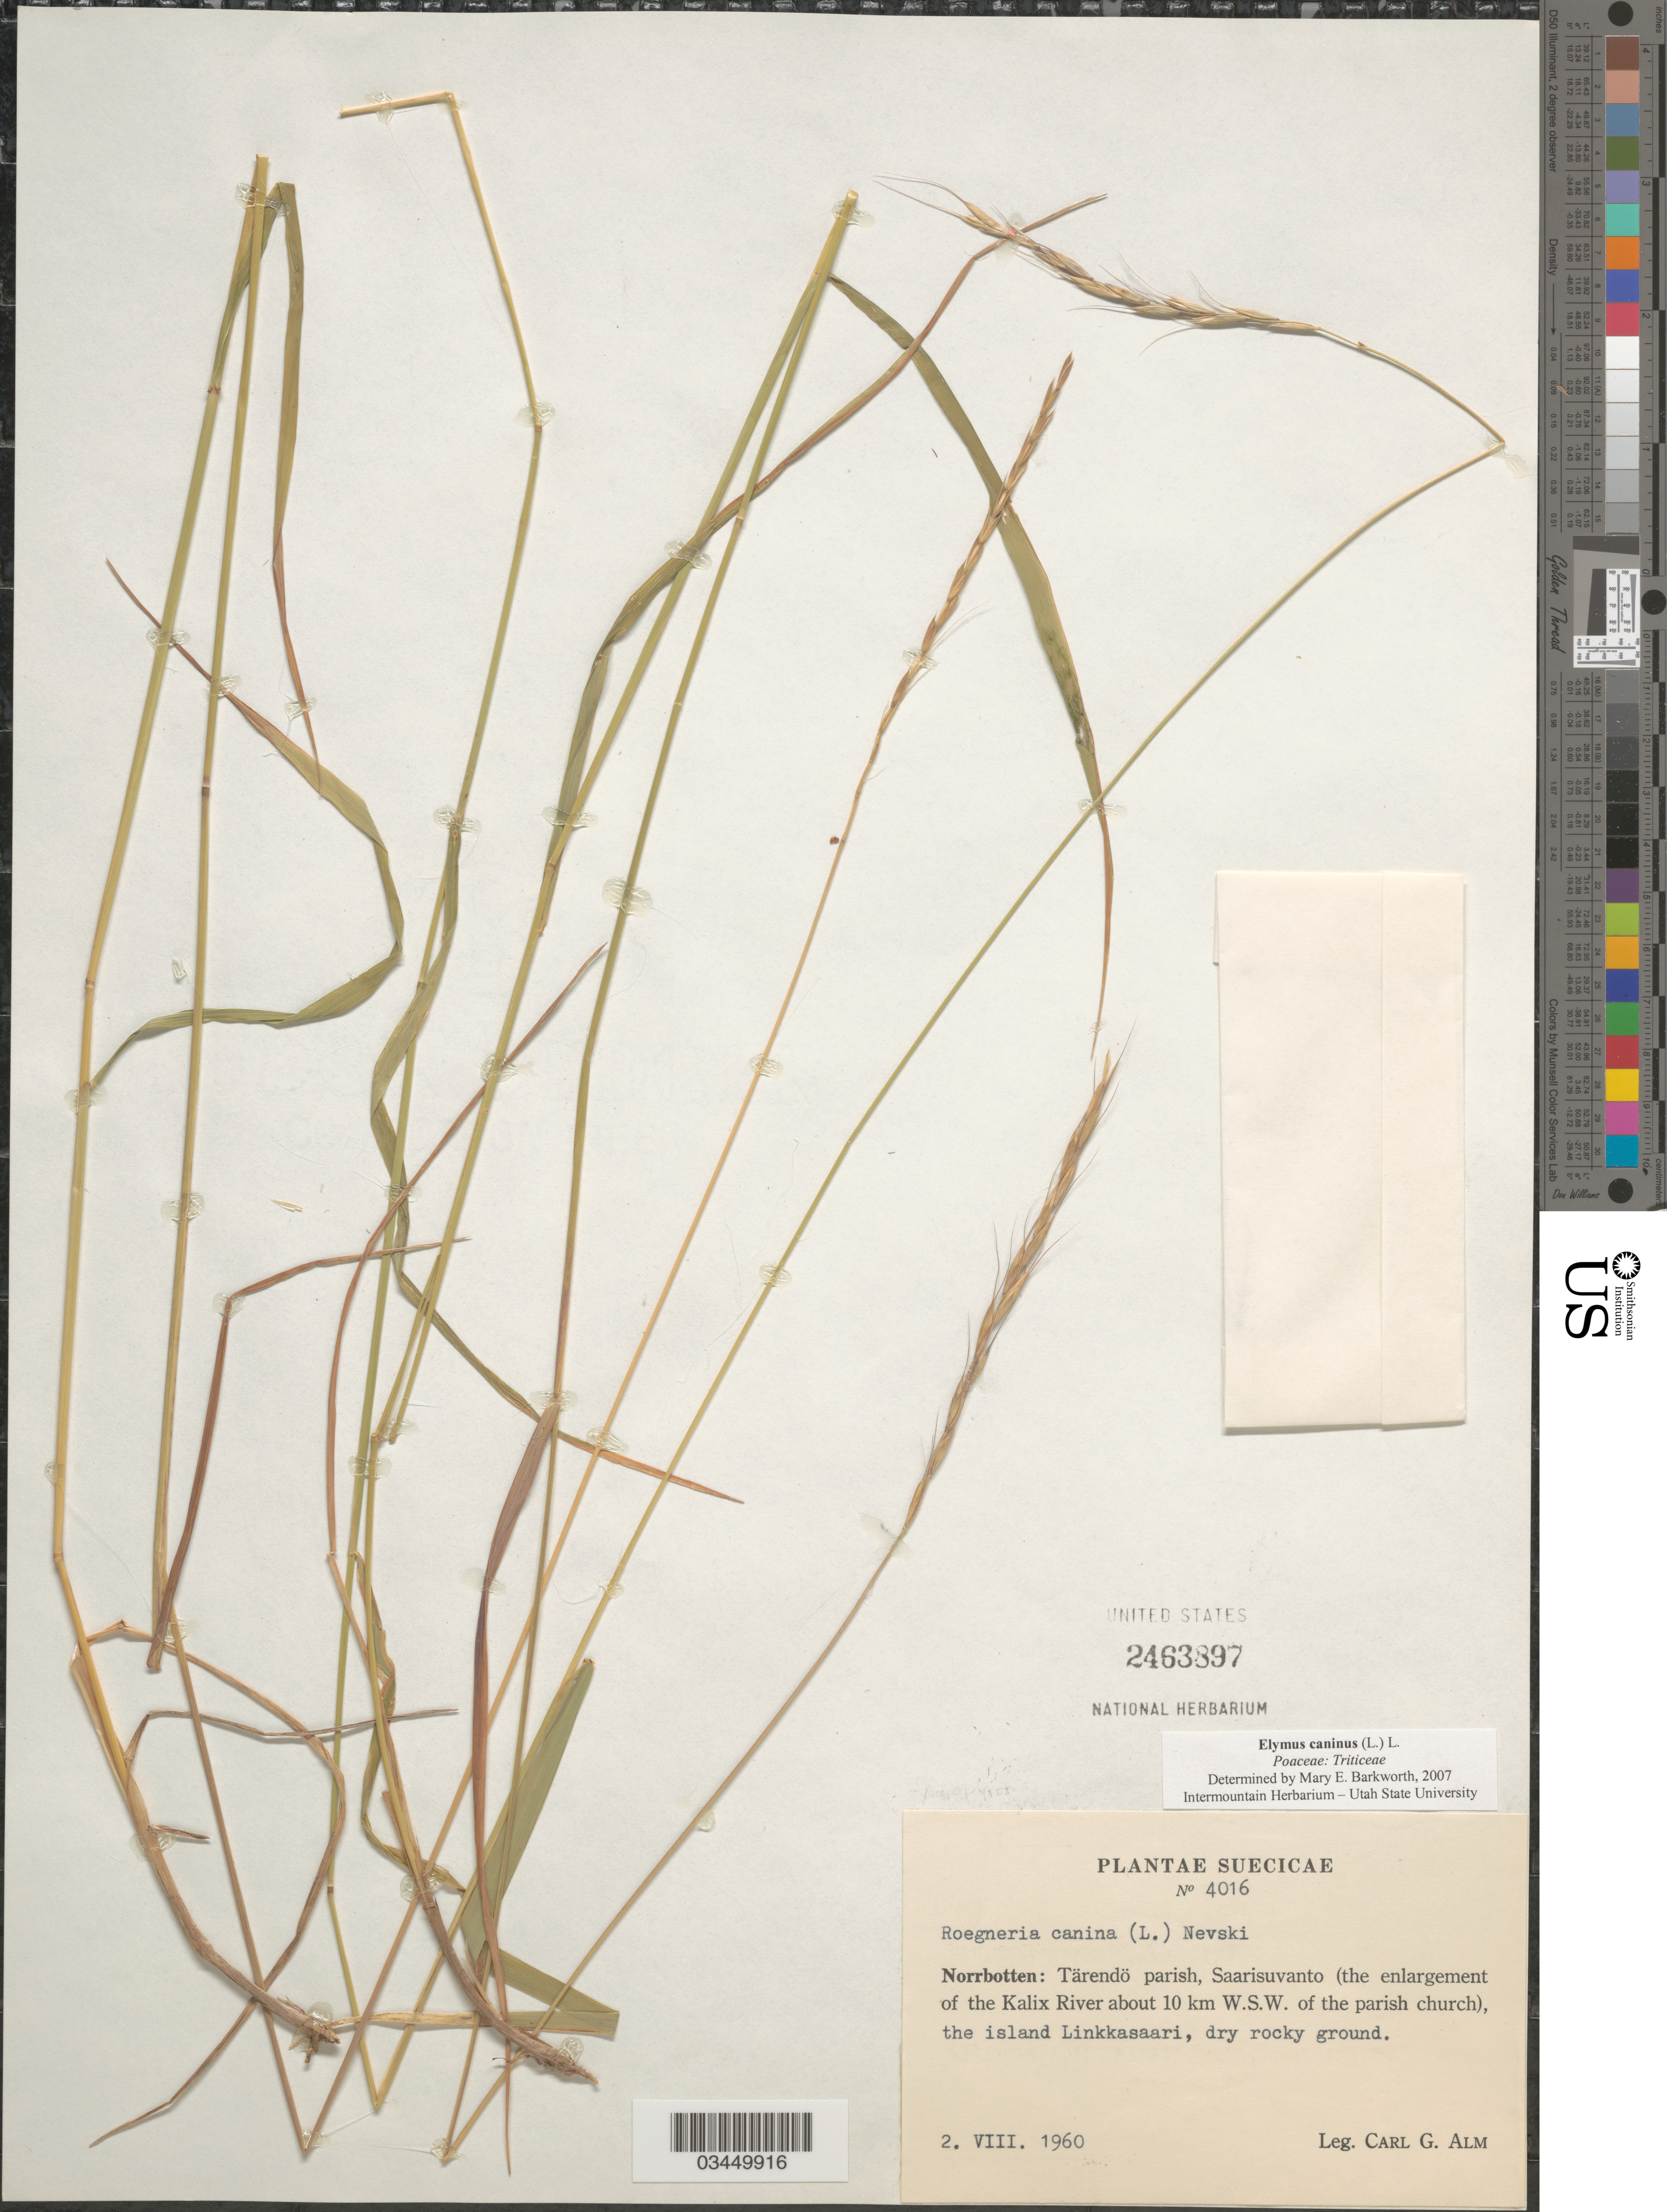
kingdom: Plantae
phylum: Tracheophyta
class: Liliopsida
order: Poales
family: Poaceae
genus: Elymus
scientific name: Elymus caninus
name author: (L.) L.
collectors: C. G. Alm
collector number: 4016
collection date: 1960-08-02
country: Sweden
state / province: Norrbotten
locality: Suecicae. Norrbotten: Tärendö parish, Saarisuvanto (the enlargement of the Kalix River about 10 km W.S.W. of the parish church), the island Linkkasaari.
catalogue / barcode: US 2463897